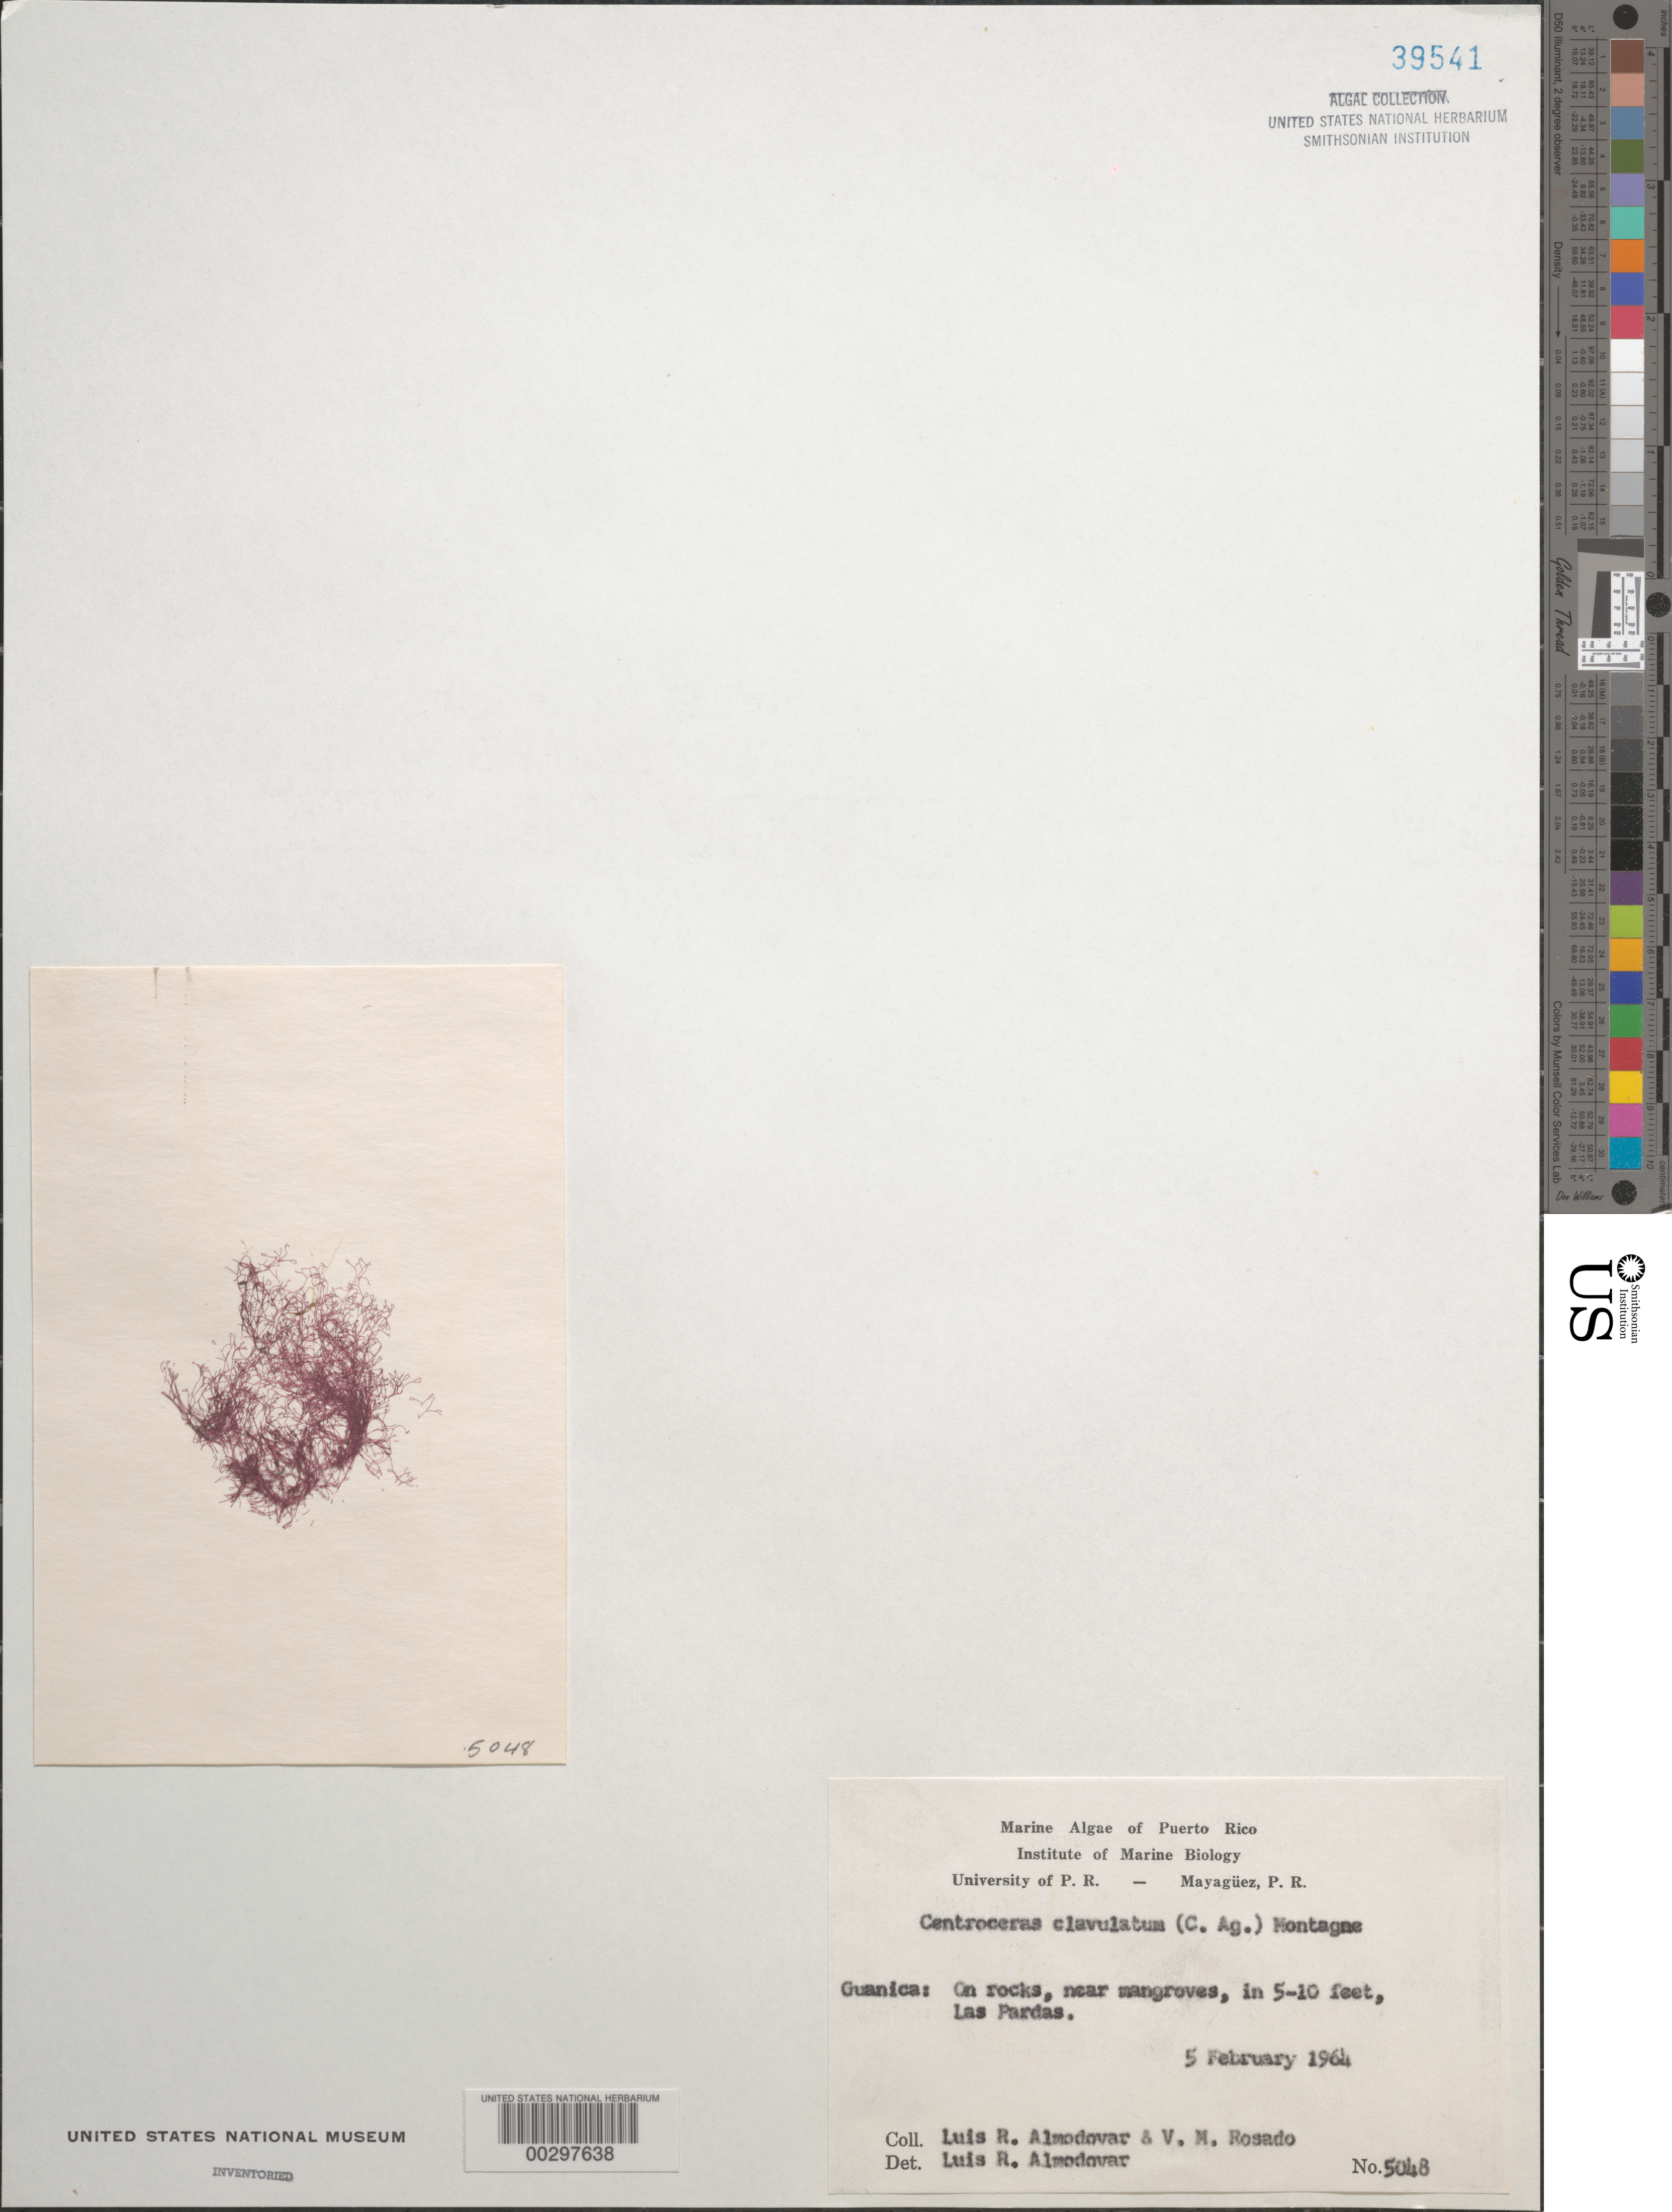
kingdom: Plantae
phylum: Rhodophyta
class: Florideophyceae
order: Ceramiales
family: Ceramiaceae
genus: Centroceras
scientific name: Centroceras clavulatum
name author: (C. Agardh) Mont.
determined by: Almodovar, L. R.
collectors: L. Almodovar & V. Rosado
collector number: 5048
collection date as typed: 05 Feb 1964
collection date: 1964-02-05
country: Puerto Rico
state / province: Guanica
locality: Las pardas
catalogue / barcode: US 39541